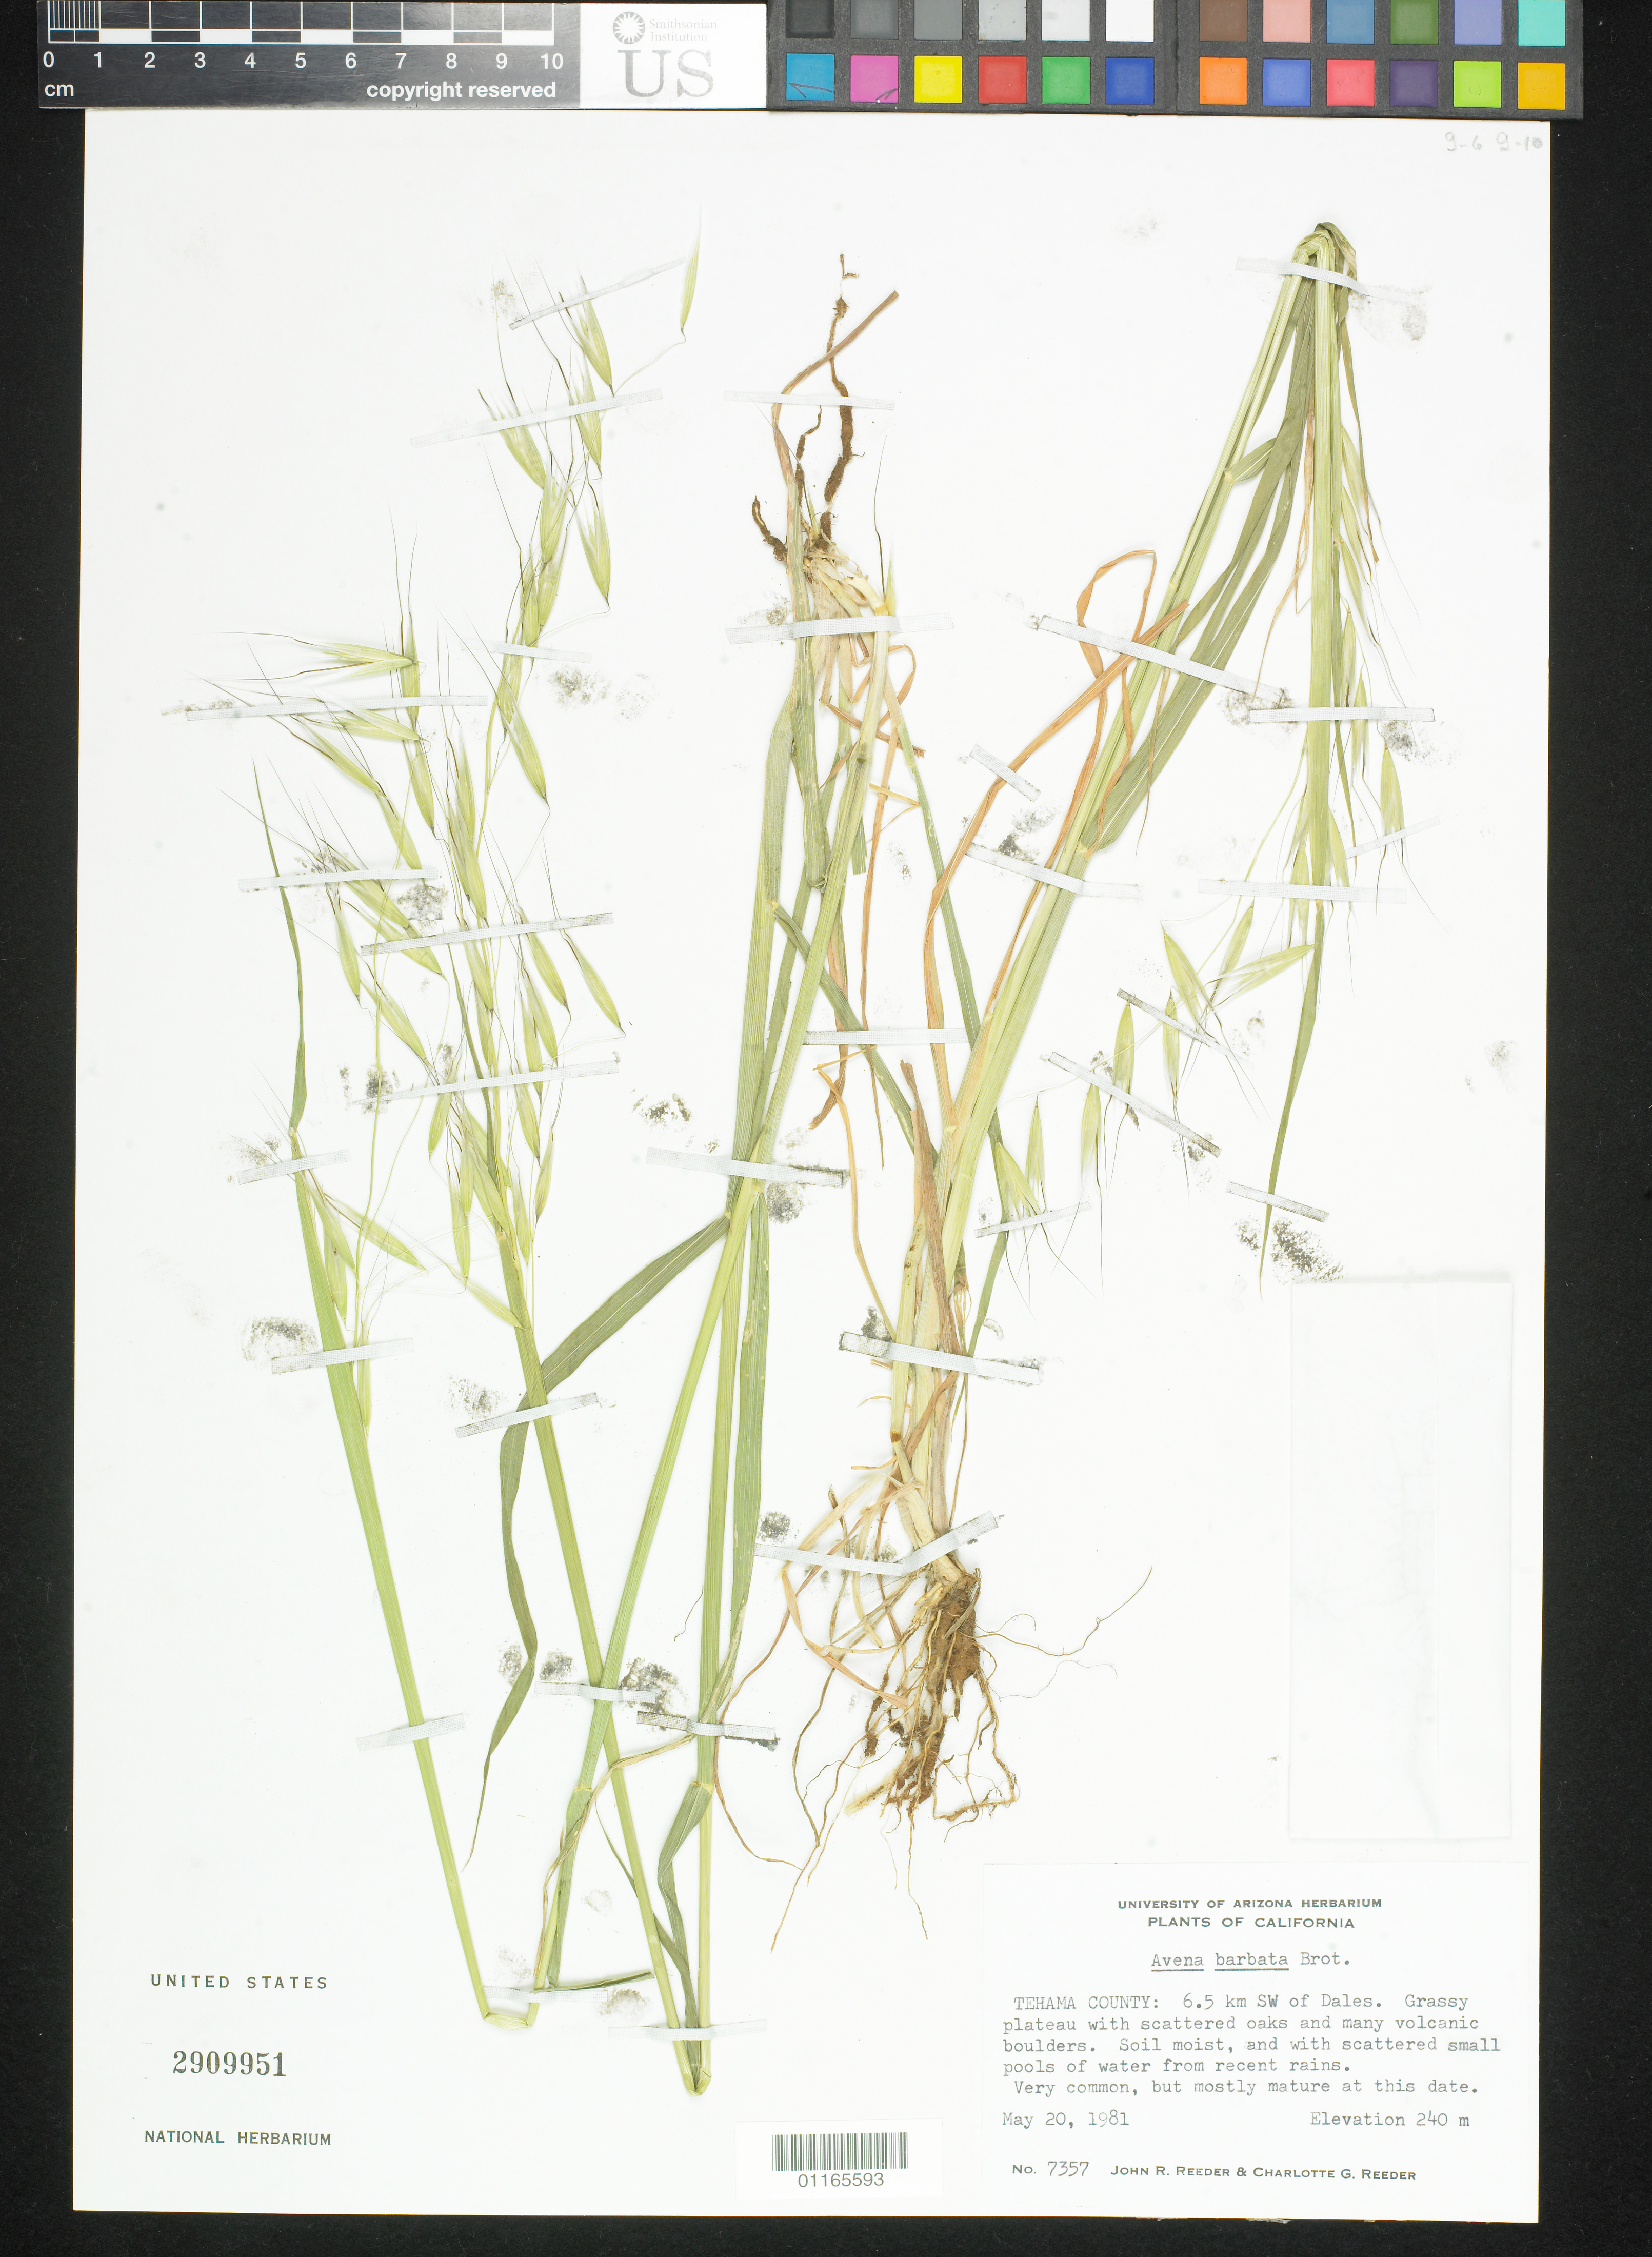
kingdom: Plantae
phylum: Tracheophyta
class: Liliopsida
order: Poales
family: Poaceae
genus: Avena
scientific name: Avena barbata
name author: Pott ex Link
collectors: J. R. Reeder & C. G. Reeder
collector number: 7357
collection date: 1981-05-20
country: United States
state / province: California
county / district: Tehama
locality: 6.5 km SW of Dales.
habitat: Grassy plateau with scattered oaks and many volcanic boulders. Soil moist, and with scattered small pools of water from recent rains. Very common, but mostly mature at this date.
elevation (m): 240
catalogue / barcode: US 2909951